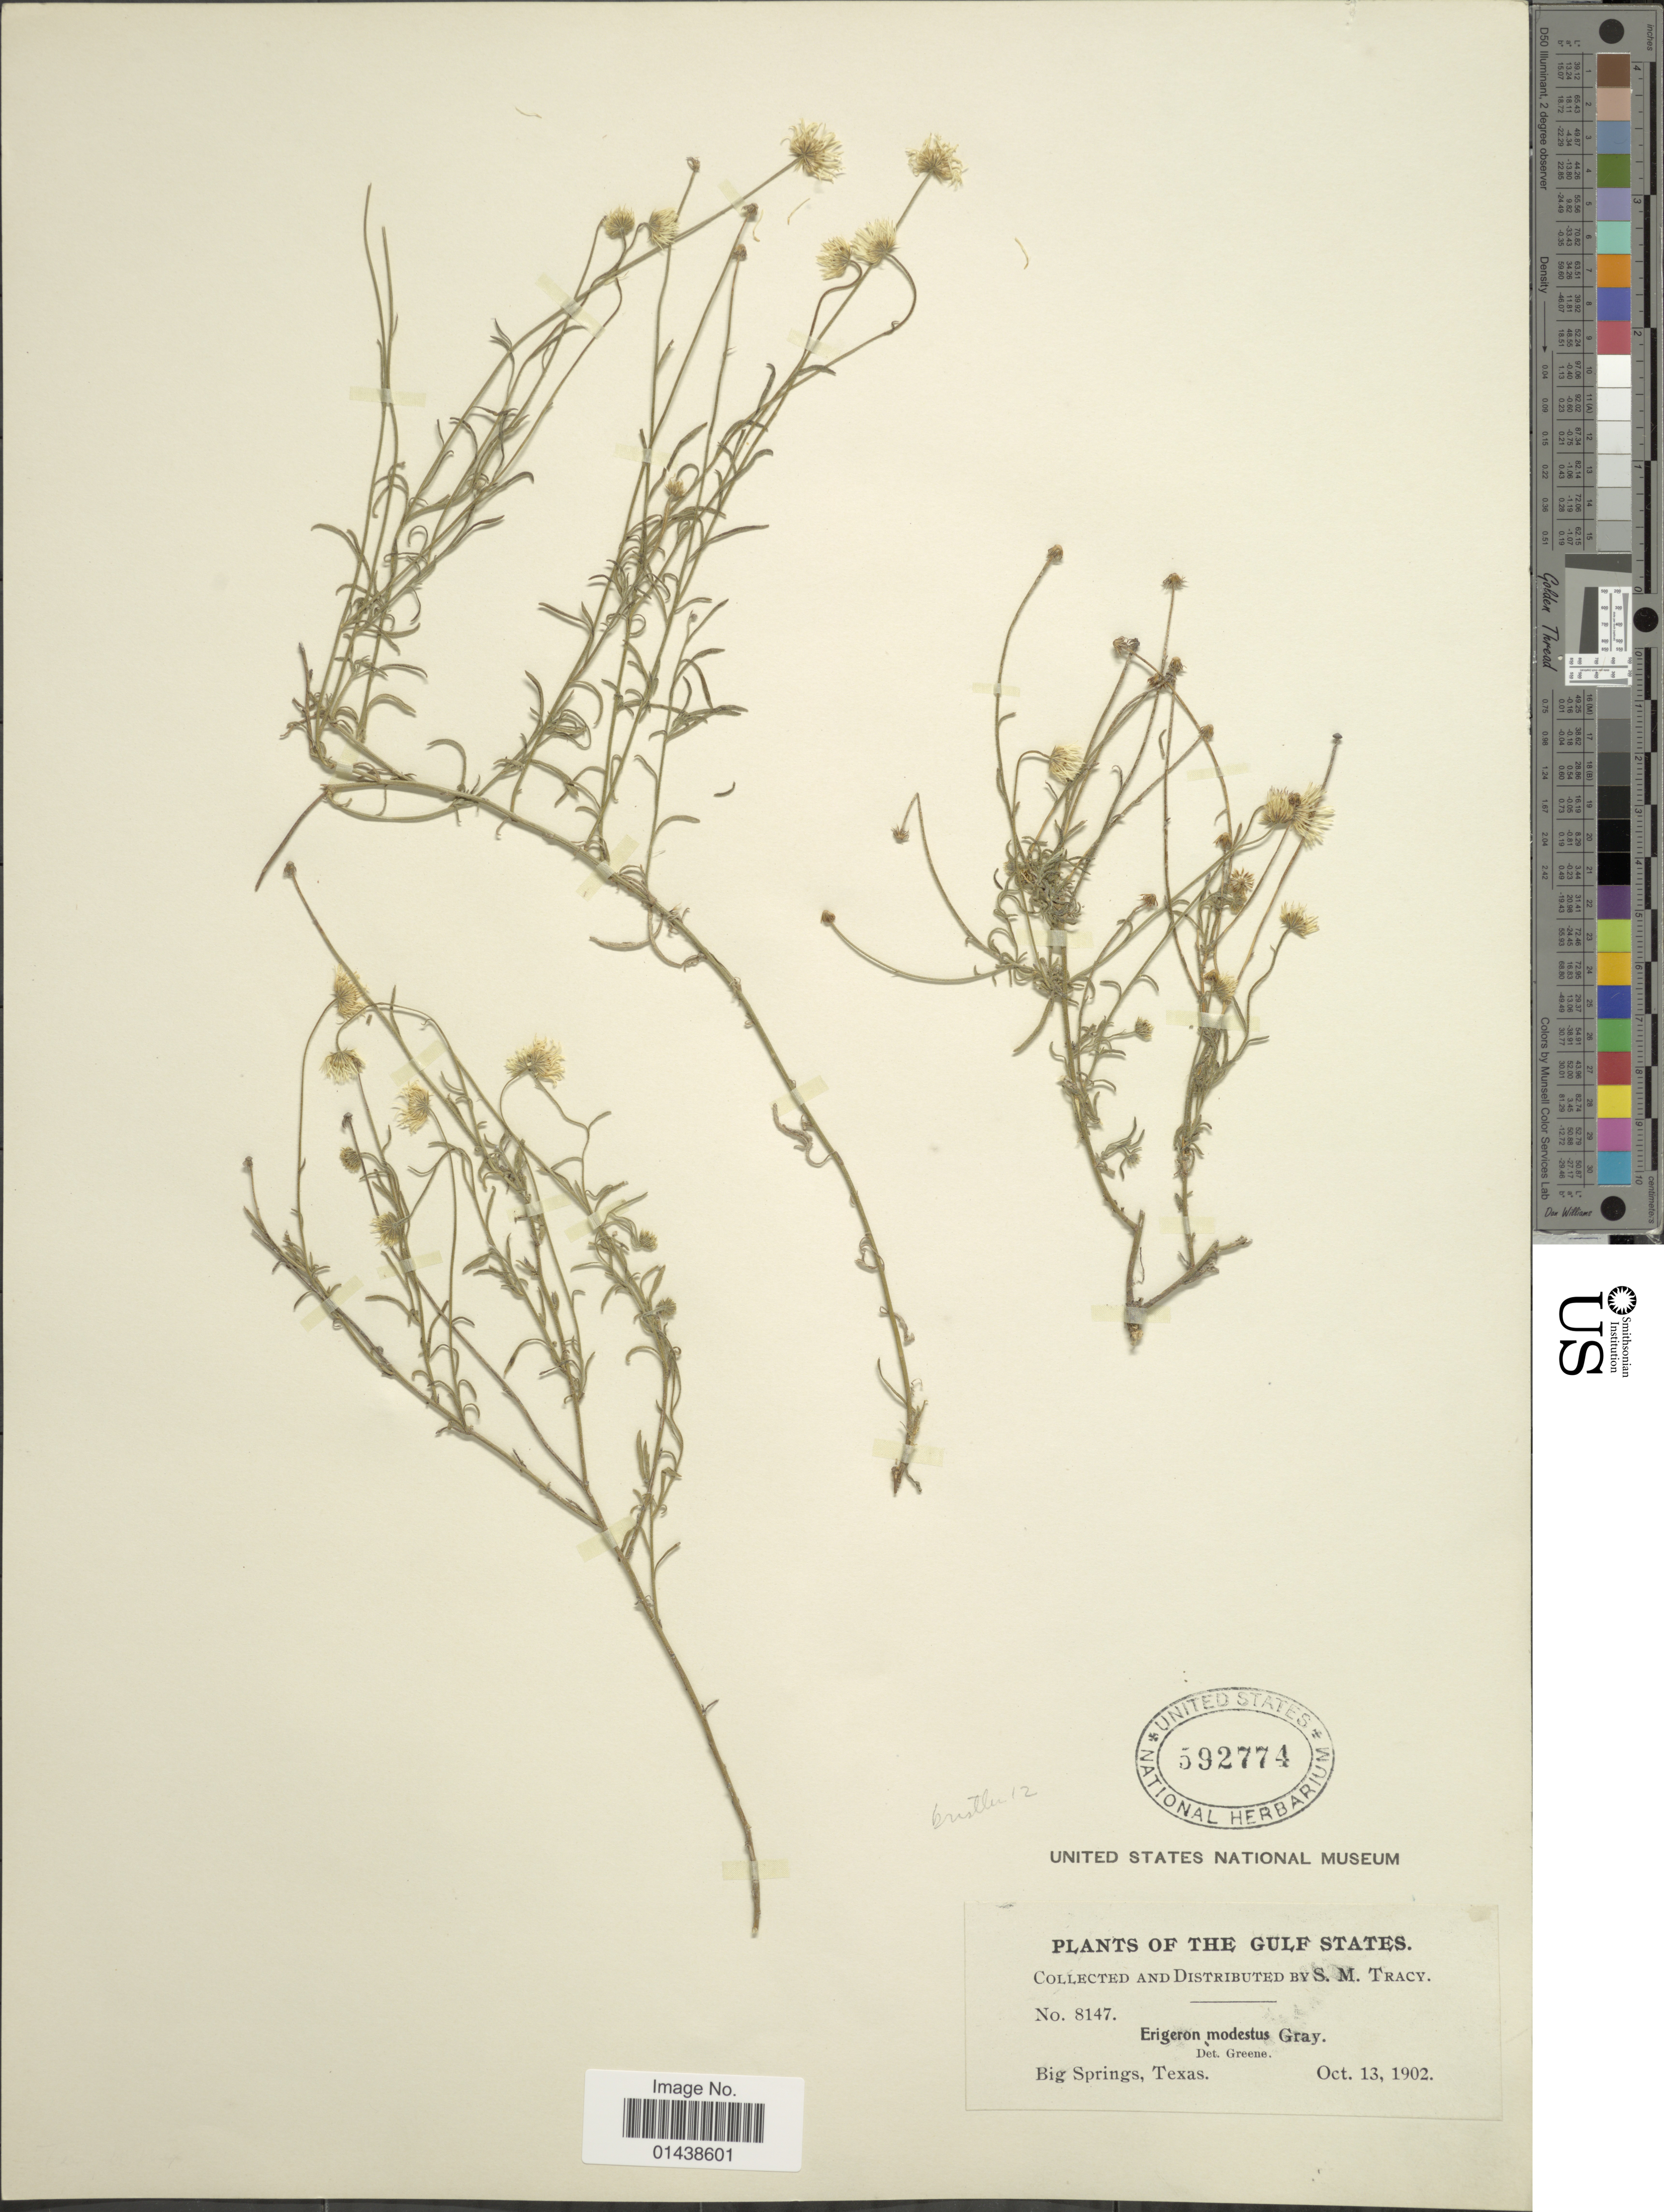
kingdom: Plantae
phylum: Tracheophyta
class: Magnoliopsida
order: Asterales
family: Asteraceae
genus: Erigeron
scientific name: Erigeron modestus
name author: A. Gray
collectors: S. M. Tracy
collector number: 8147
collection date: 1902-10-13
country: United States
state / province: Texas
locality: Gulf States. Big Springs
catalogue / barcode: US 592774